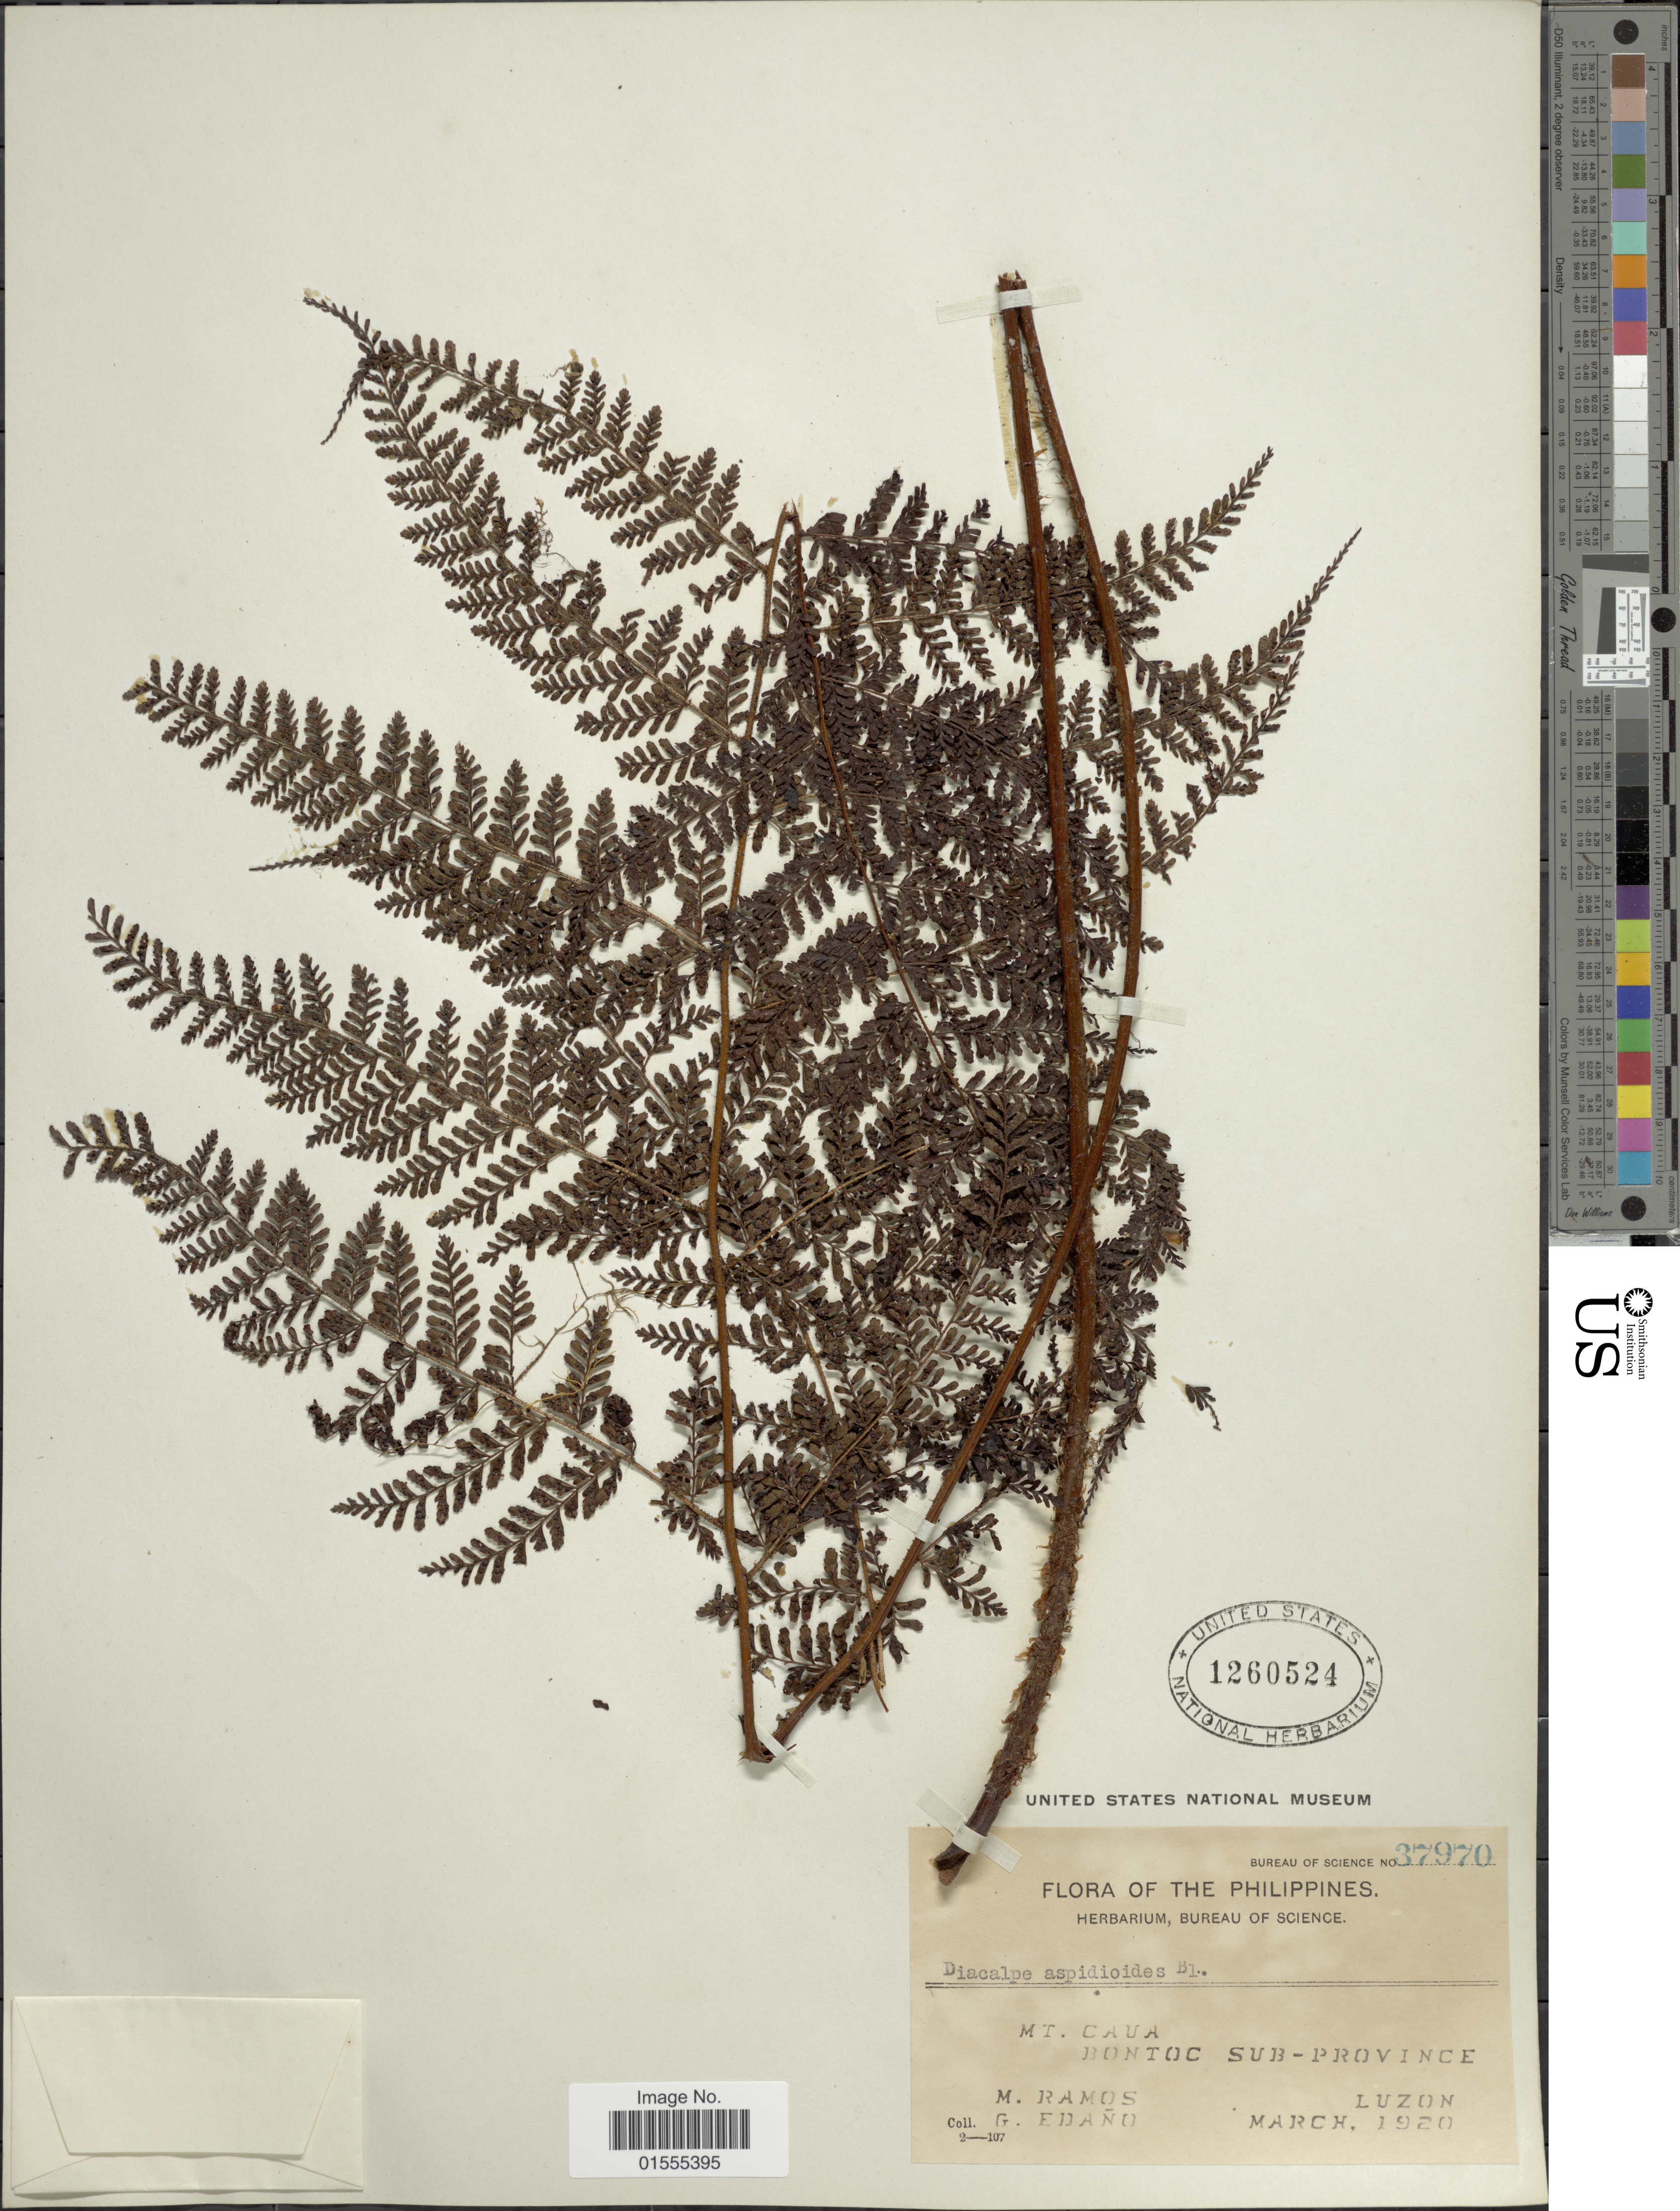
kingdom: Plantae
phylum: Tracheophyta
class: Polypodiopsida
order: Polypodiales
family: Dryopteridaceae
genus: Dryopteris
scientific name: Dryopteris pseudocaenopteris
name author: (Kunze) Li Bing Zhang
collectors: M. Ramos & G. Edaño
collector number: Bureau of Science 1260524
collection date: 1920-03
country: Philippines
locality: Mt. Caua, Bontoc Sub-province Luzon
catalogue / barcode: US 1260524